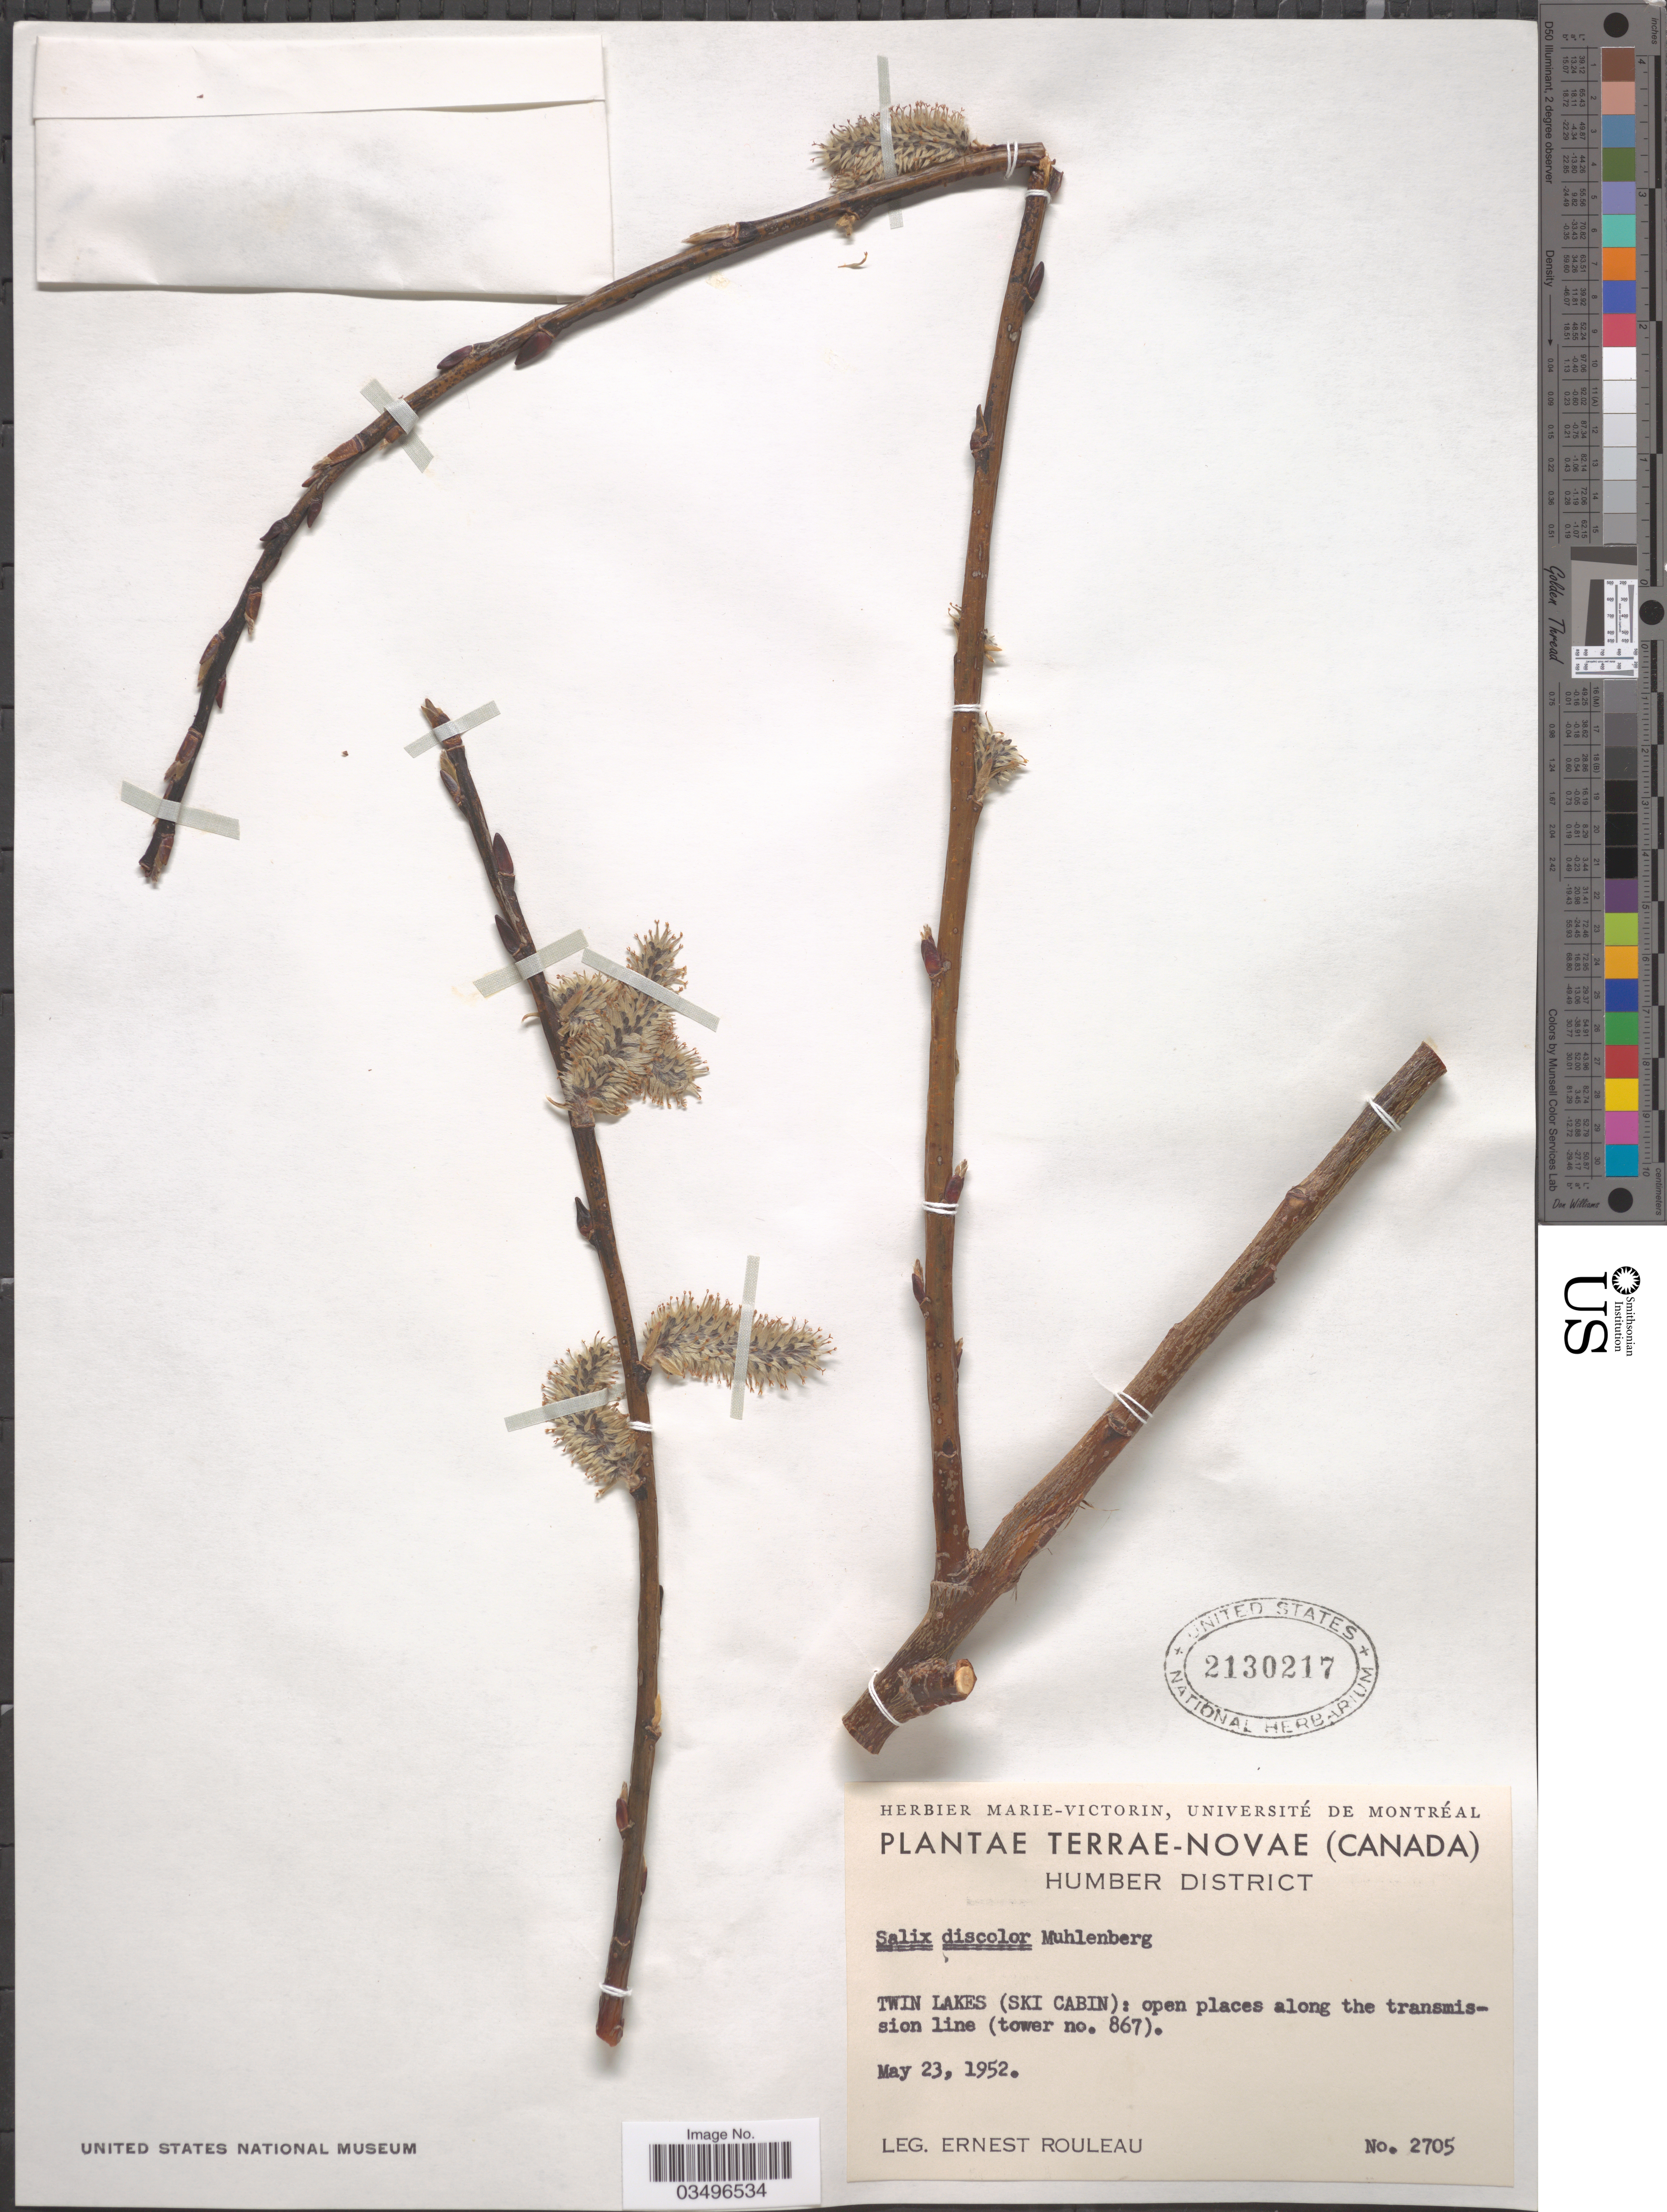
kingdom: Plantae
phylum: Tracheophyta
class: Magnoliopsida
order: Malpighiales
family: Salicaceae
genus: Salix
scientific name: Salix discolor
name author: Muhl.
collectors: E. Rouleau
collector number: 2705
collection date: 1952-05-23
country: Canada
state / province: Newfoundland and Labrador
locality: Terrae-Novae. Humber District. Twin Lakes (Ski Cabin): open places along the transmission line (tower no. 867).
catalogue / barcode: US 2130217